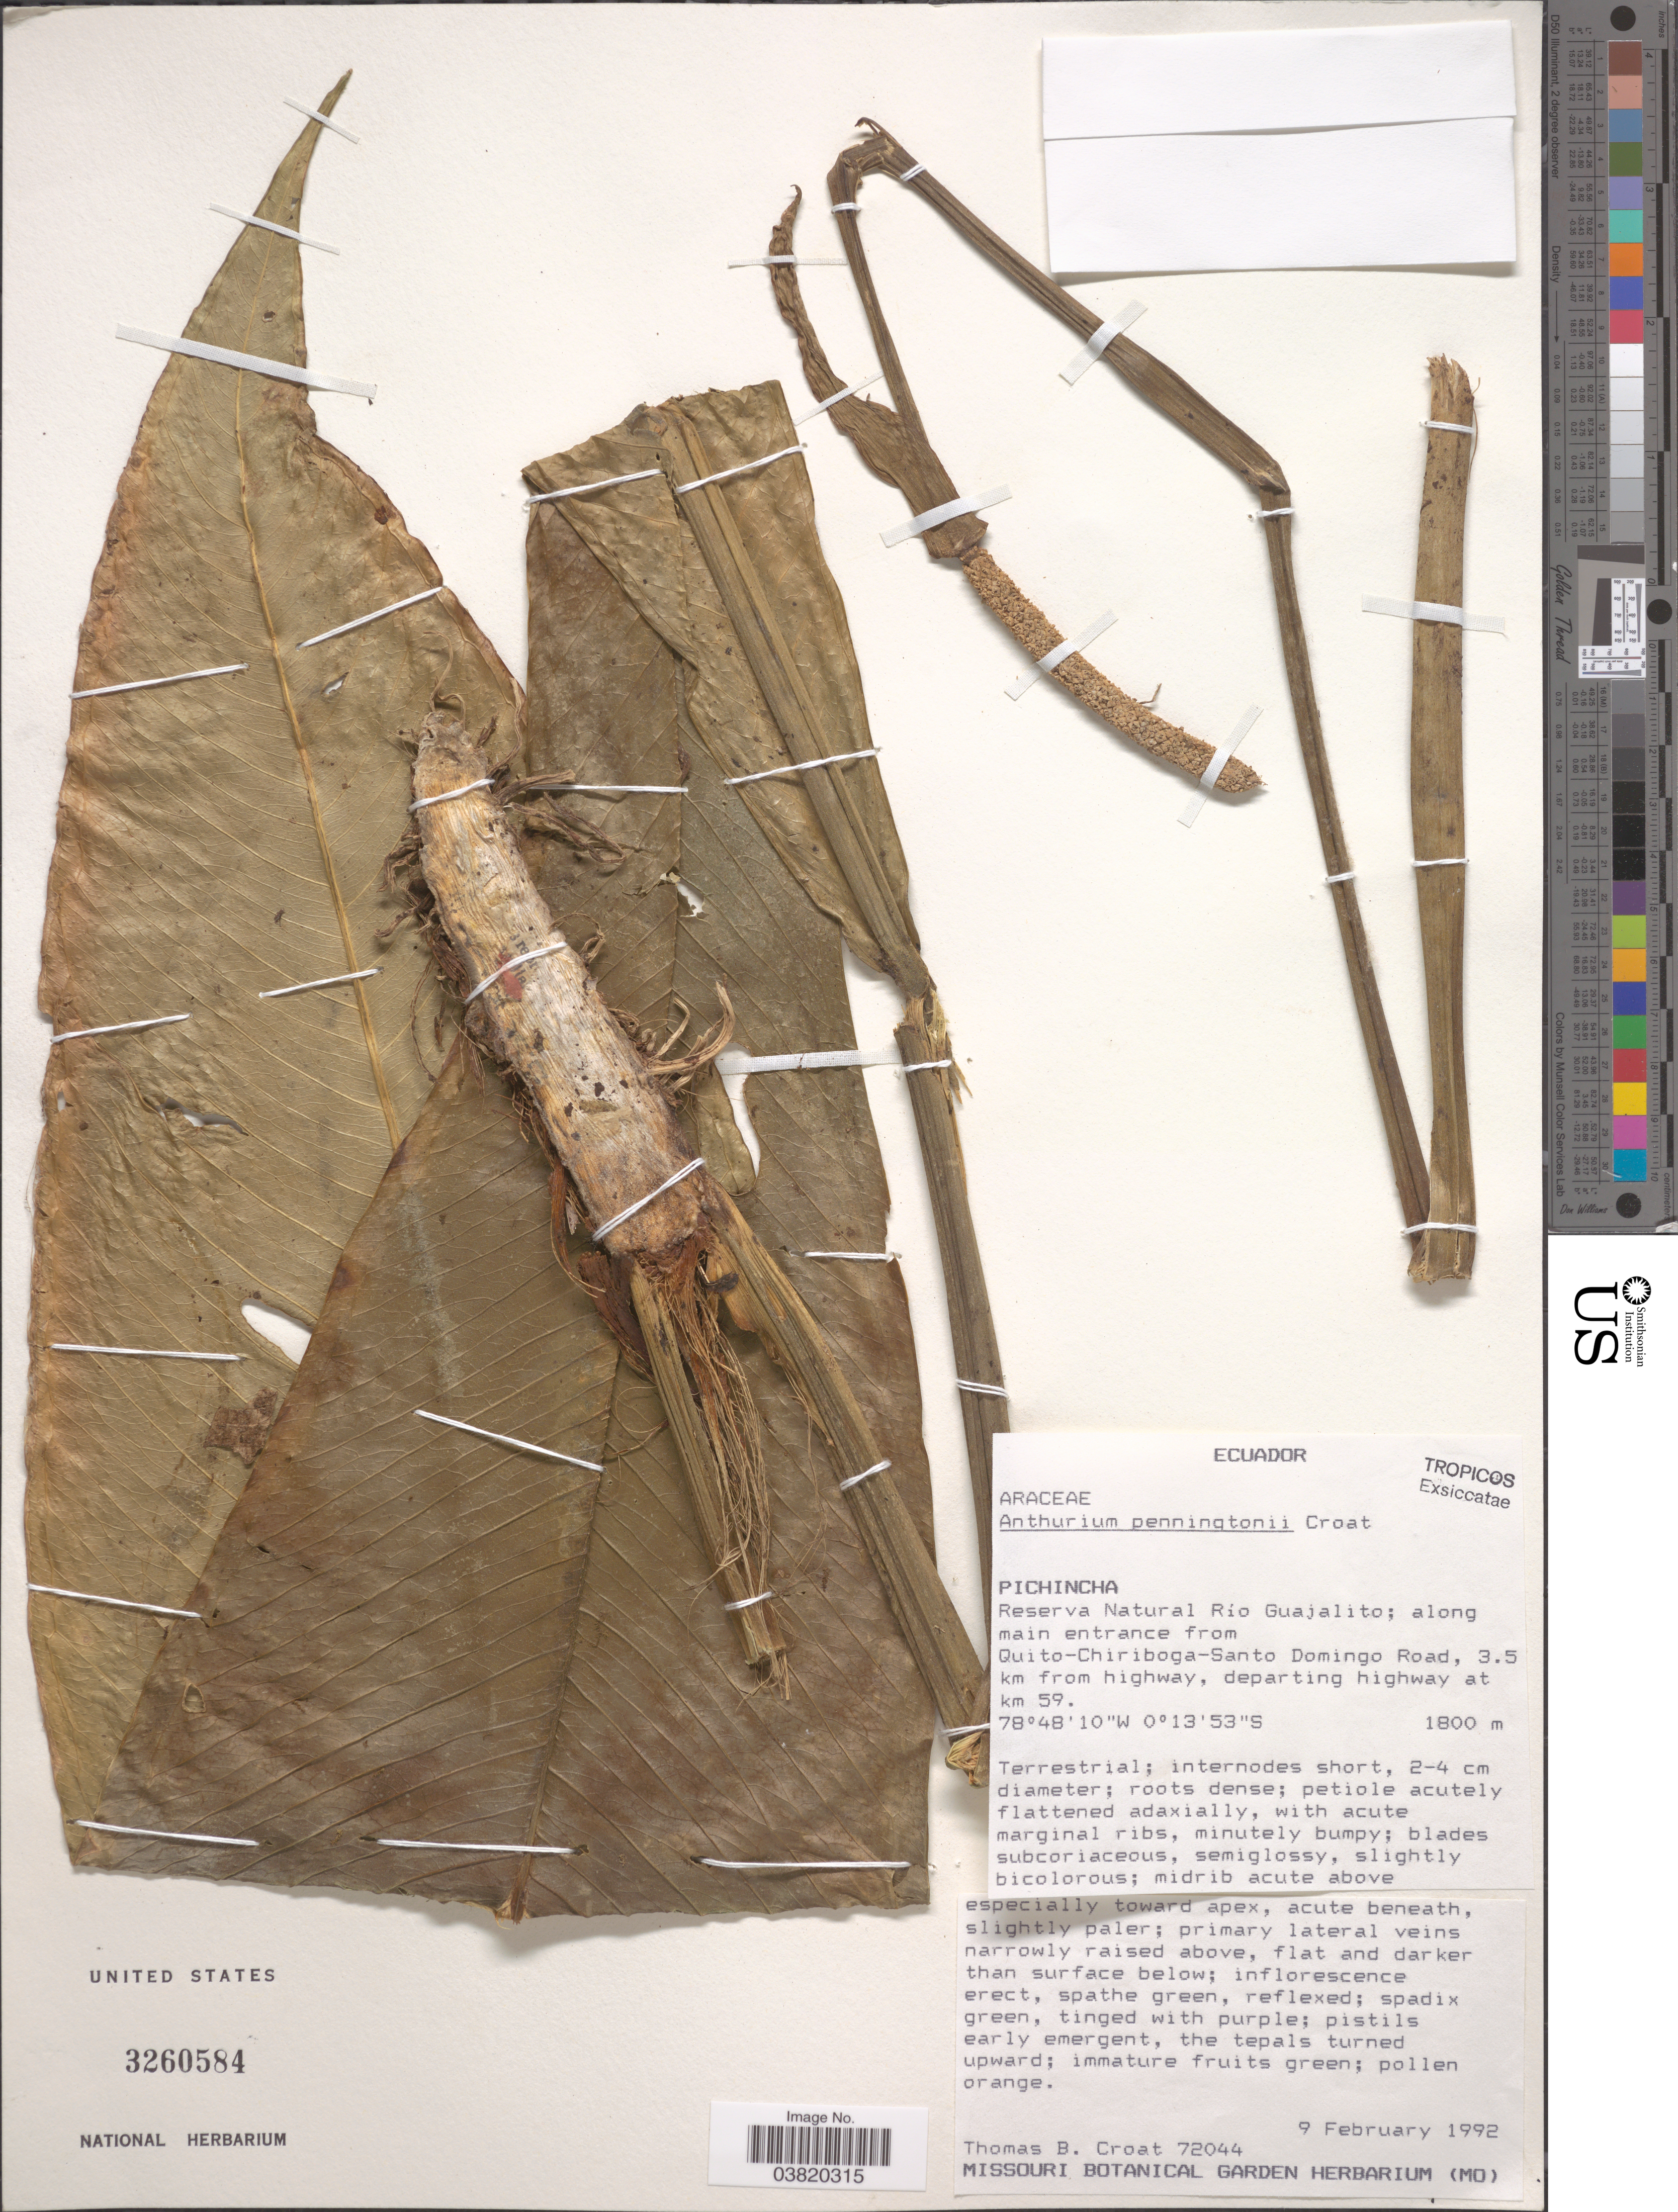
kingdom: Plantae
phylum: Tracheophyta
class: Liliopsida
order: Alismatales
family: Araceae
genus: Anthurium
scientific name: Anthurium penningtonii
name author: Croat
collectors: T. B. Croat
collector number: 72044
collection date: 1992-02-09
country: Ecuador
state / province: Pichincha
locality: Reserva Natural Río Guajalito; along main entrance from Quito-Chiriboga-Santo Domingo Road, 3.5 km from highway, departing highway at km 59.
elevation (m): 1800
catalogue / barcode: US 3260584